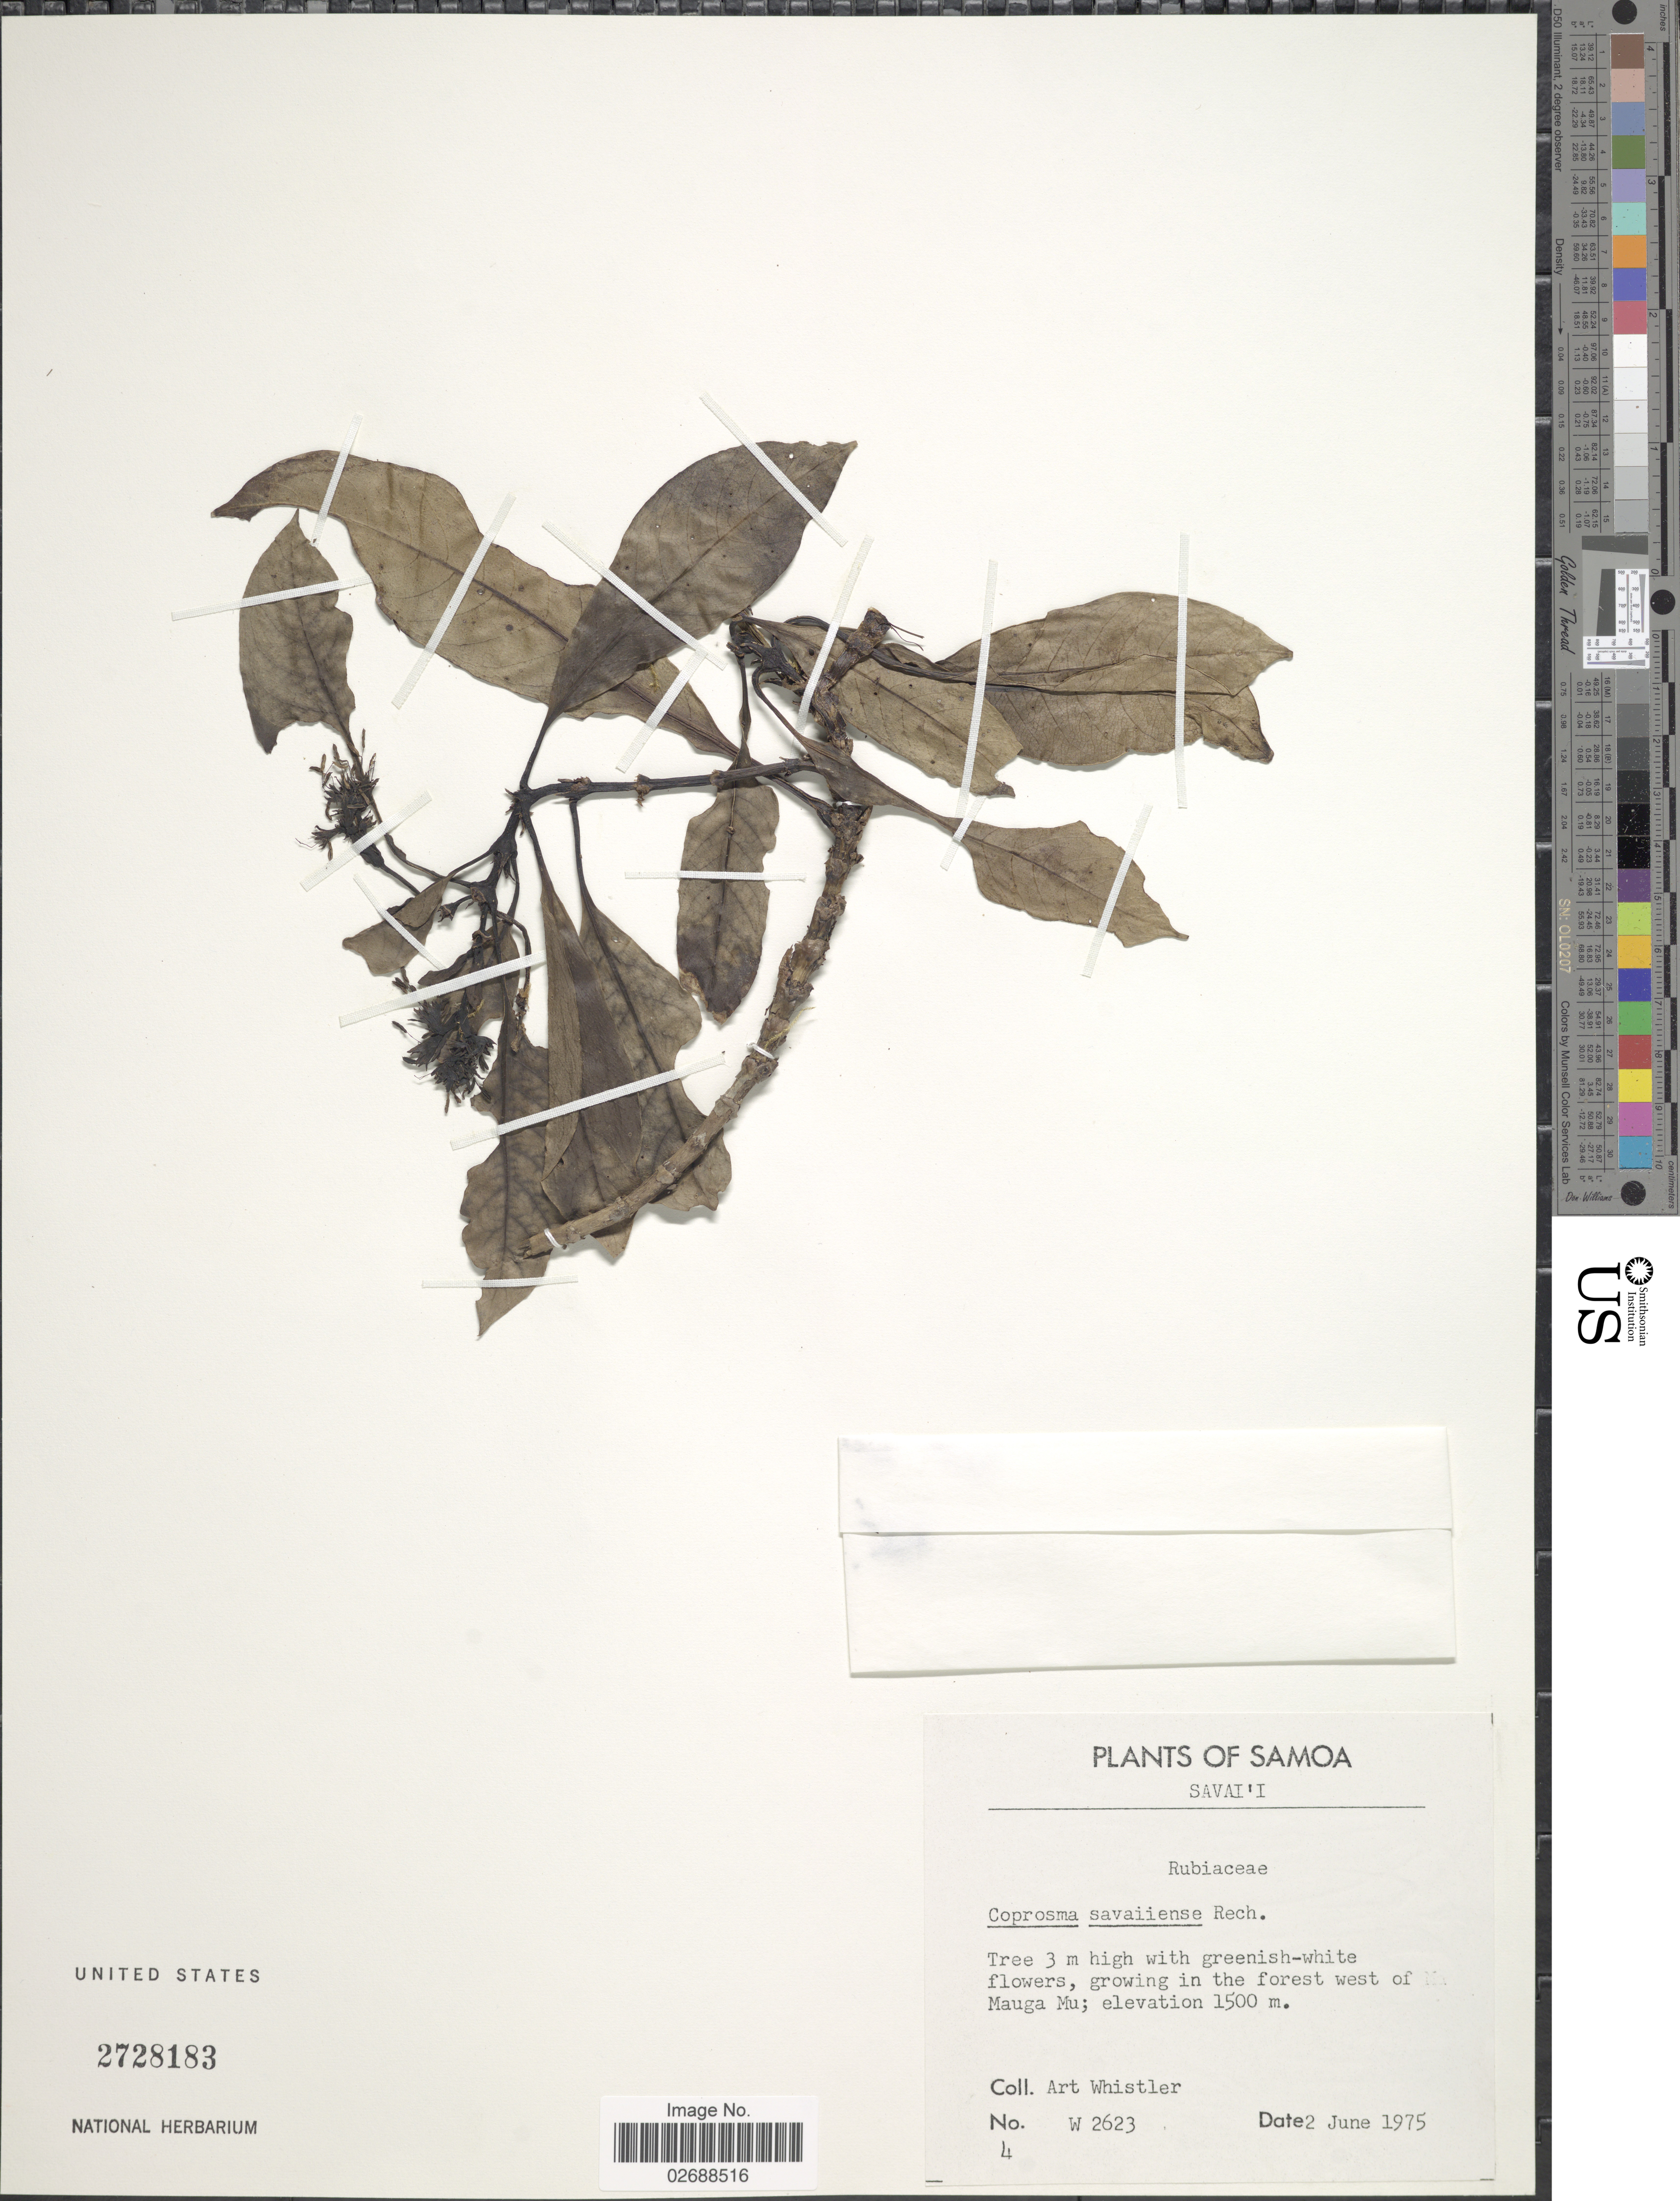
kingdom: Plantae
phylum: Tracheophyta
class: Magnoliopsida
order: Gentianales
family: Rubiaceae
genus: Coprosma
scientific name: Coprosma savaiiensis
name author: Rech.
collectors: A. Whistler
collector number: W 2623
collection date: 1975-06-02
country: Samoa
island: Savai'i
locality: Savai'i, in the forest west of Mauga Mu.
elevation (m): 1500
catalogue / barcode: US 2728183